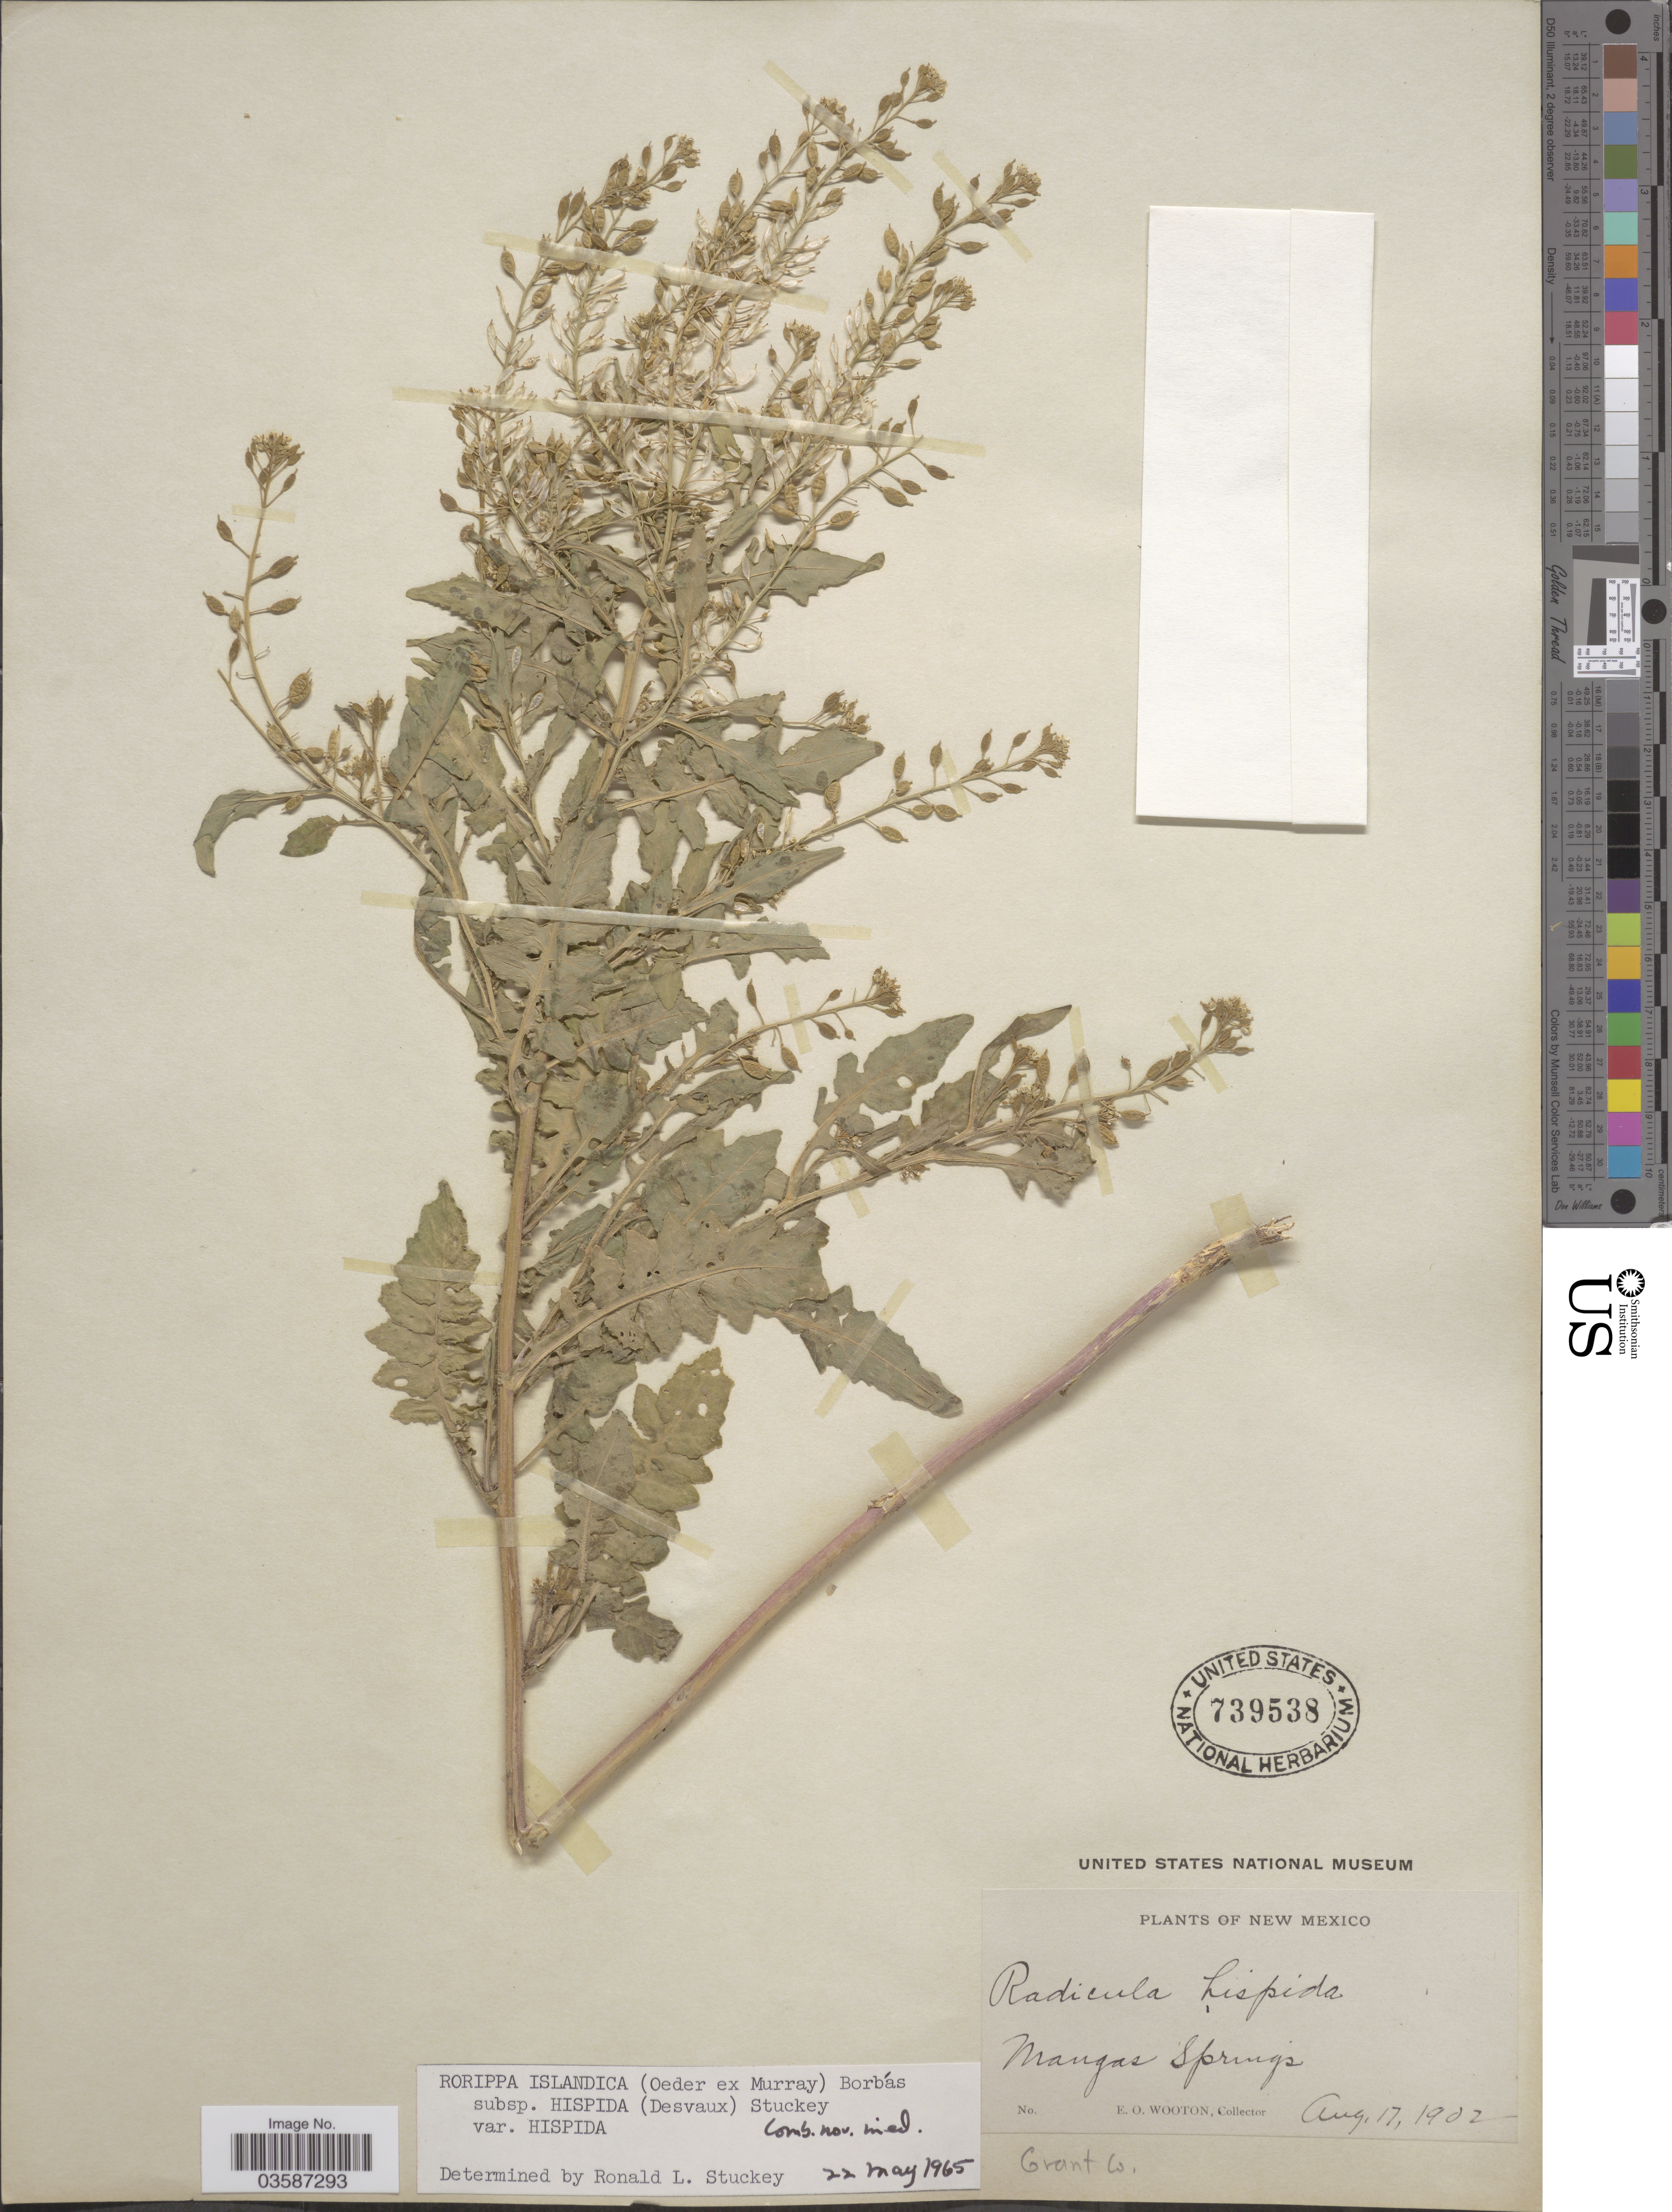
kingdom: Plantae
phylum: Tracheophyta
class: Magnoliopsida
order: Brassicales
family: Brassicaceae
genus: Rorippa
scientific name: Rorippa islandica var. hispida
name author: (Desv.) Butters & Abbe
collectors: E. O. Wooton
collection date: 1902-08-17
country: United States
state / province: New Mexico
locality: Mangas Springs. Grant Co.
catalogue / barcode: US 739538